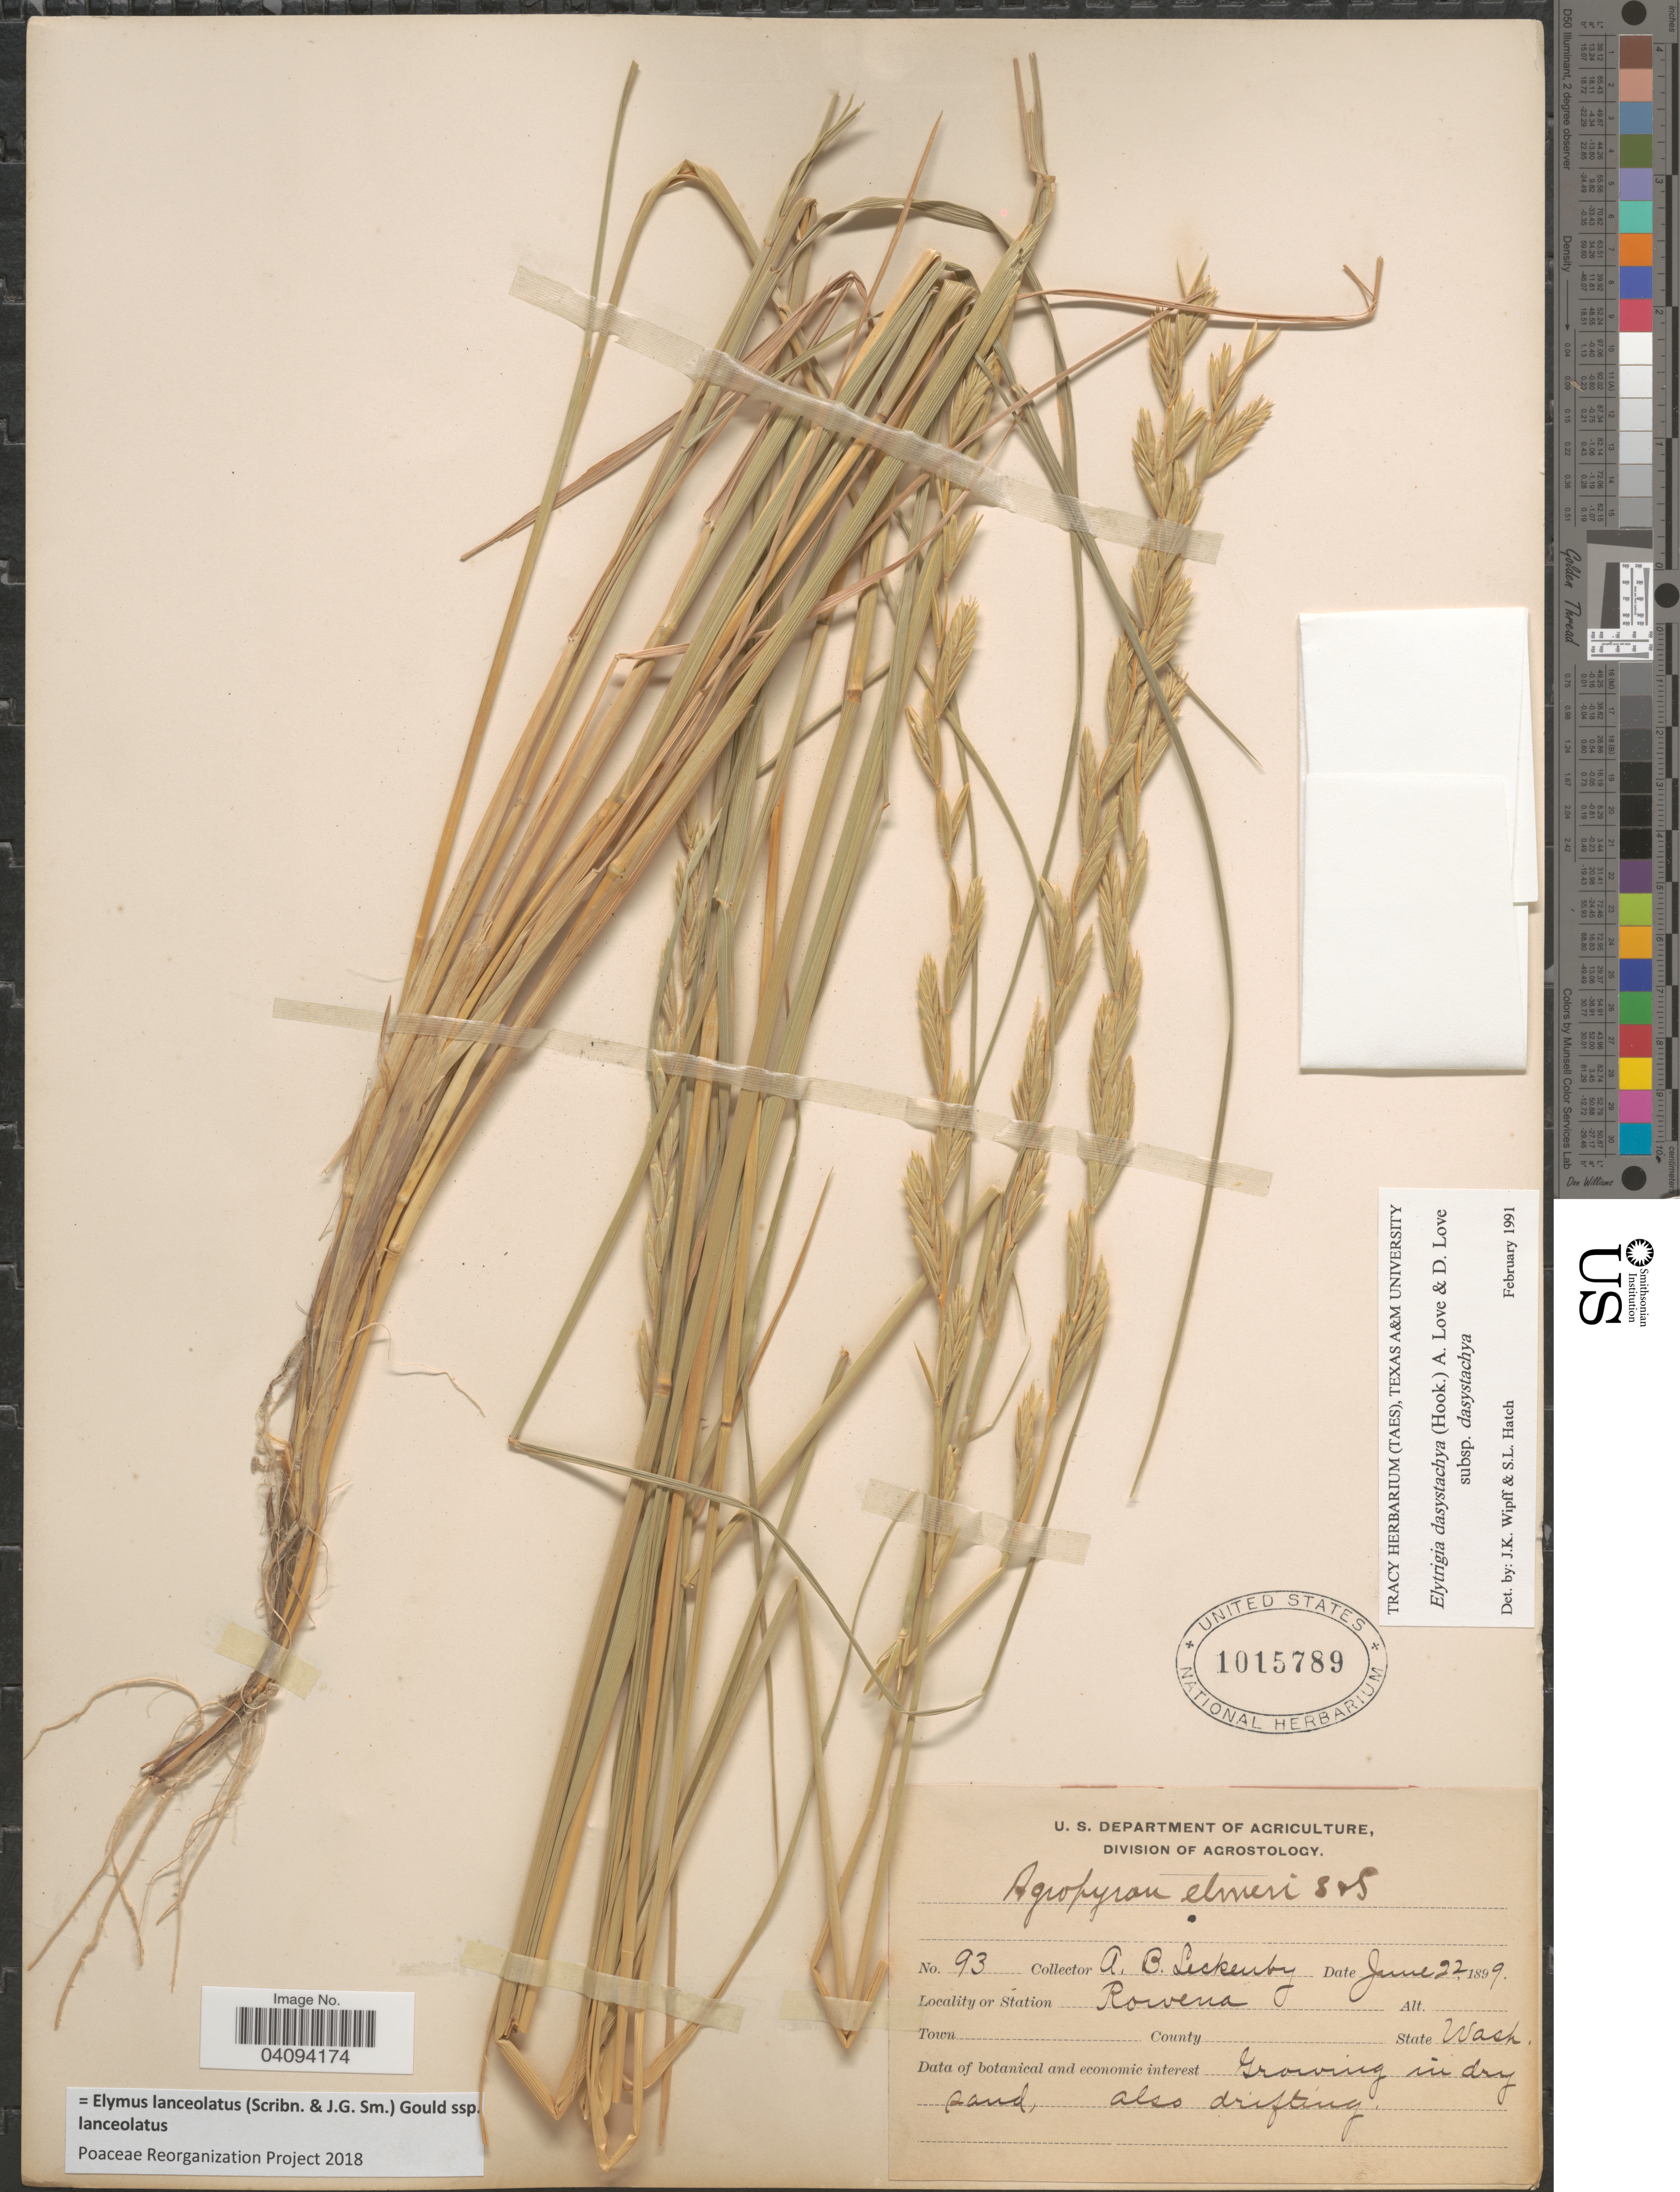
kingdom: Plantae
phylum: Tracheophyta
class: Liliopsida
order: Poales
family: Poaceae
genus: Elymus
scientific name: Elymus lanceolatus subsp. lanceolatus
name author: (Scribn. & J.G. Sm.) Gould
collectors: A. Leckenby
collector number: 93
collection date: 1899-06-22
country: United States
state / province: Washington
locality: Rowena.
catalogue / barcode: US 1015789